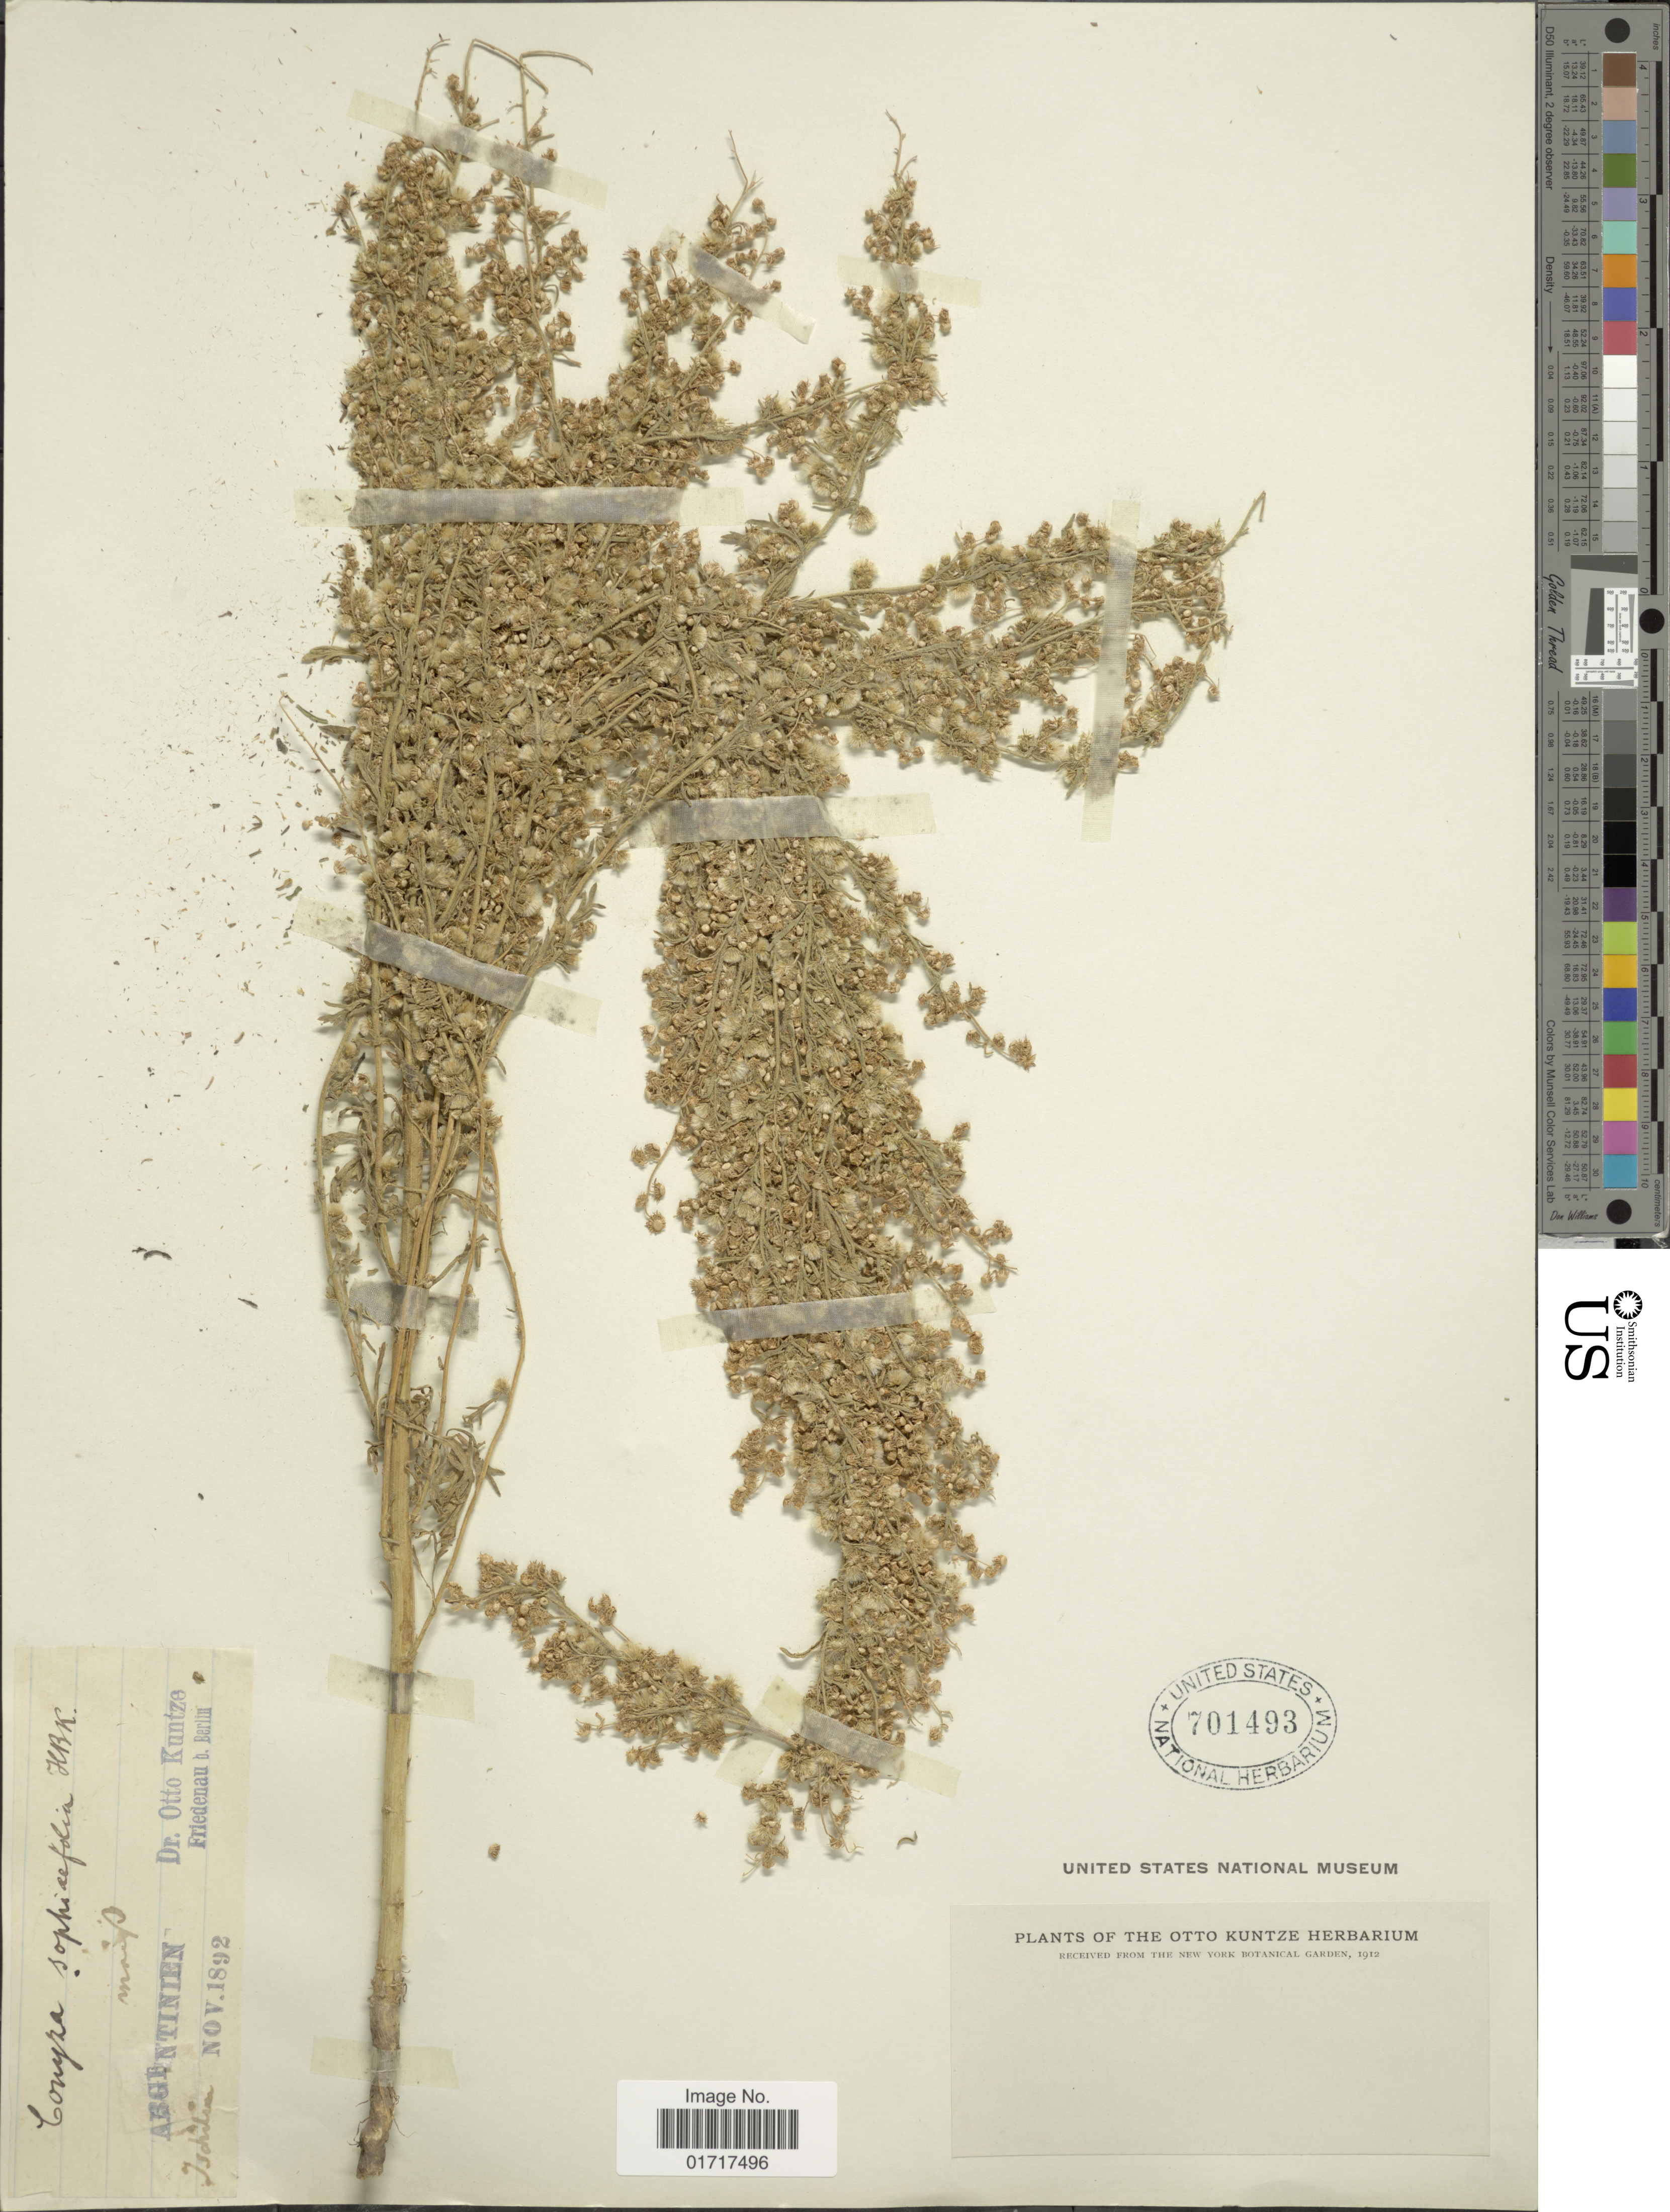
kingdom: Plantae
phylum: Tracheophyta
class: Magnoliopsida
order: Asterales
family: Asteraceae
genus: Conyza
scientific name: Conyza sophiaefolia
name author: Kunth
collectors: C.E.O. Kuntze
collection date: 1892-11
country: Argentina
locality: Ischilín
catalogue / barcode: US 701493